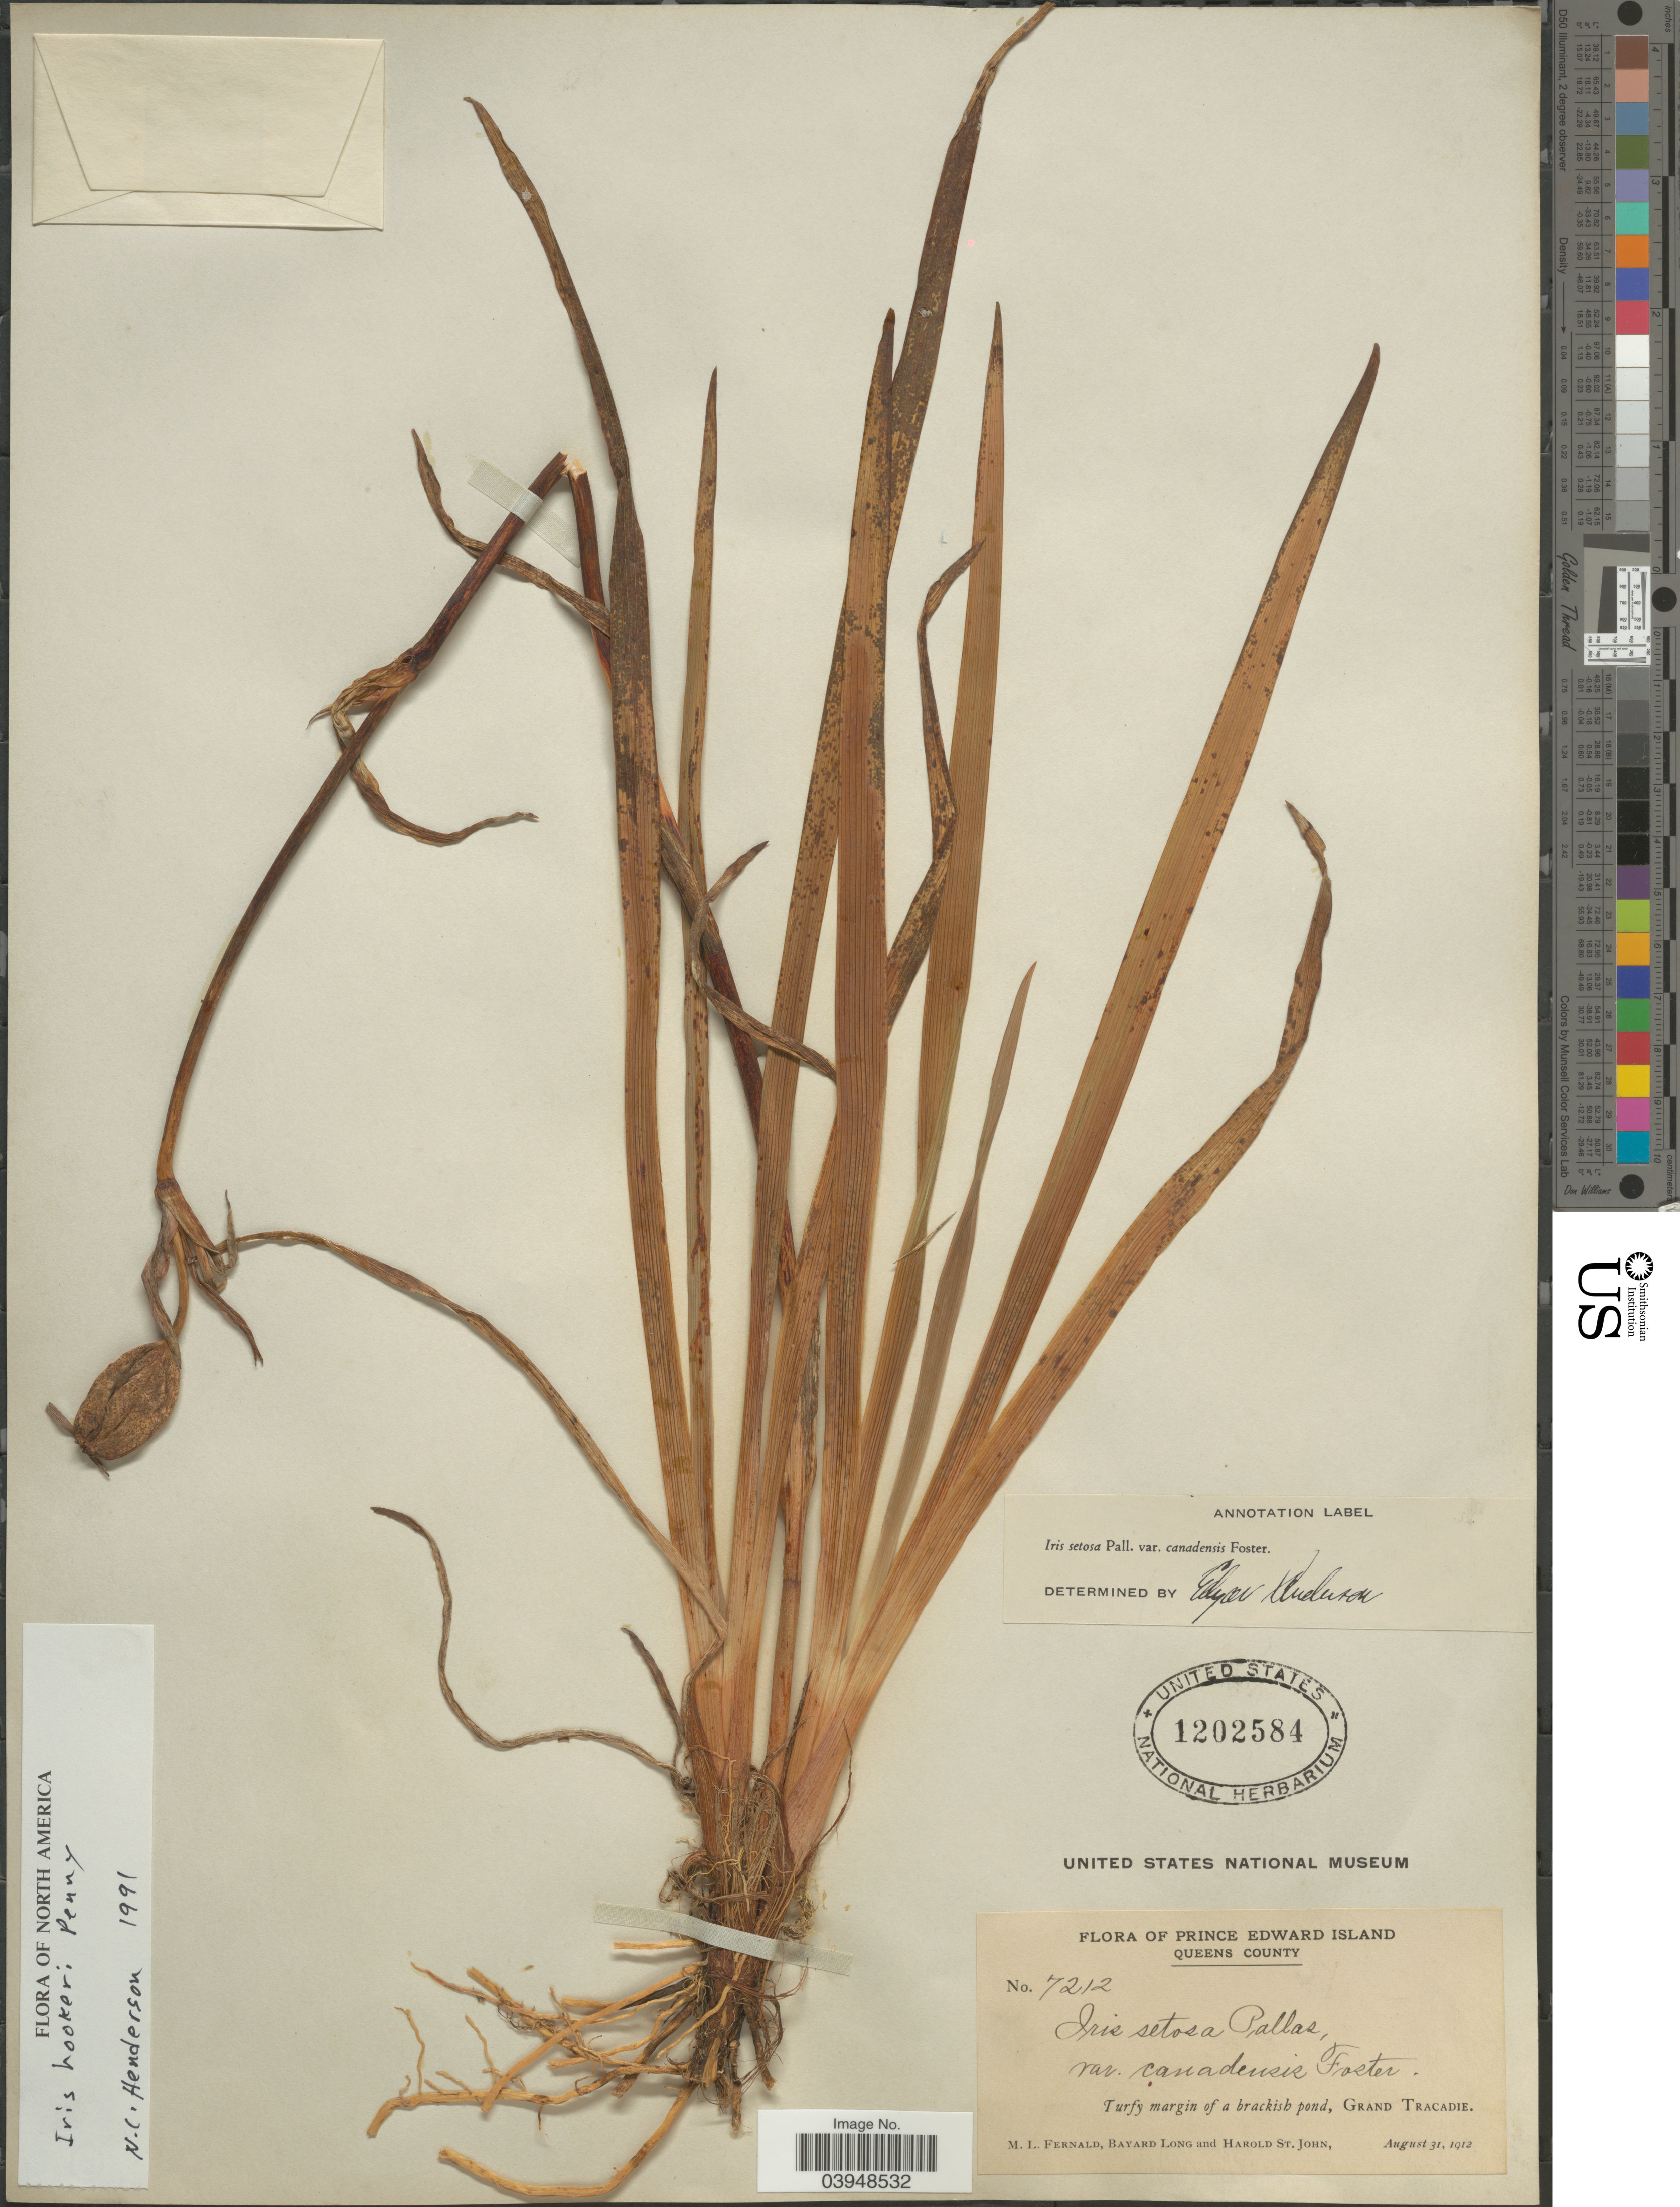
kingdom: Plantae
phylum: Tracheophyta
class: Liliopsida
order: Asparagales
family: Iridaceae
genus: Iris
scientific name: Iris hookeri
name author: Penny ex G. Don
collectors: M. L. Fernald, B. Long & H. St. John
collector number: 7212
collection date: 1912-08-31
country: Canada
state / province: Prince Edward Island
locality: Queens County. Turfy margin of a brackish pond, Grand Tracadie.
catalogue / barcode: US 1202584